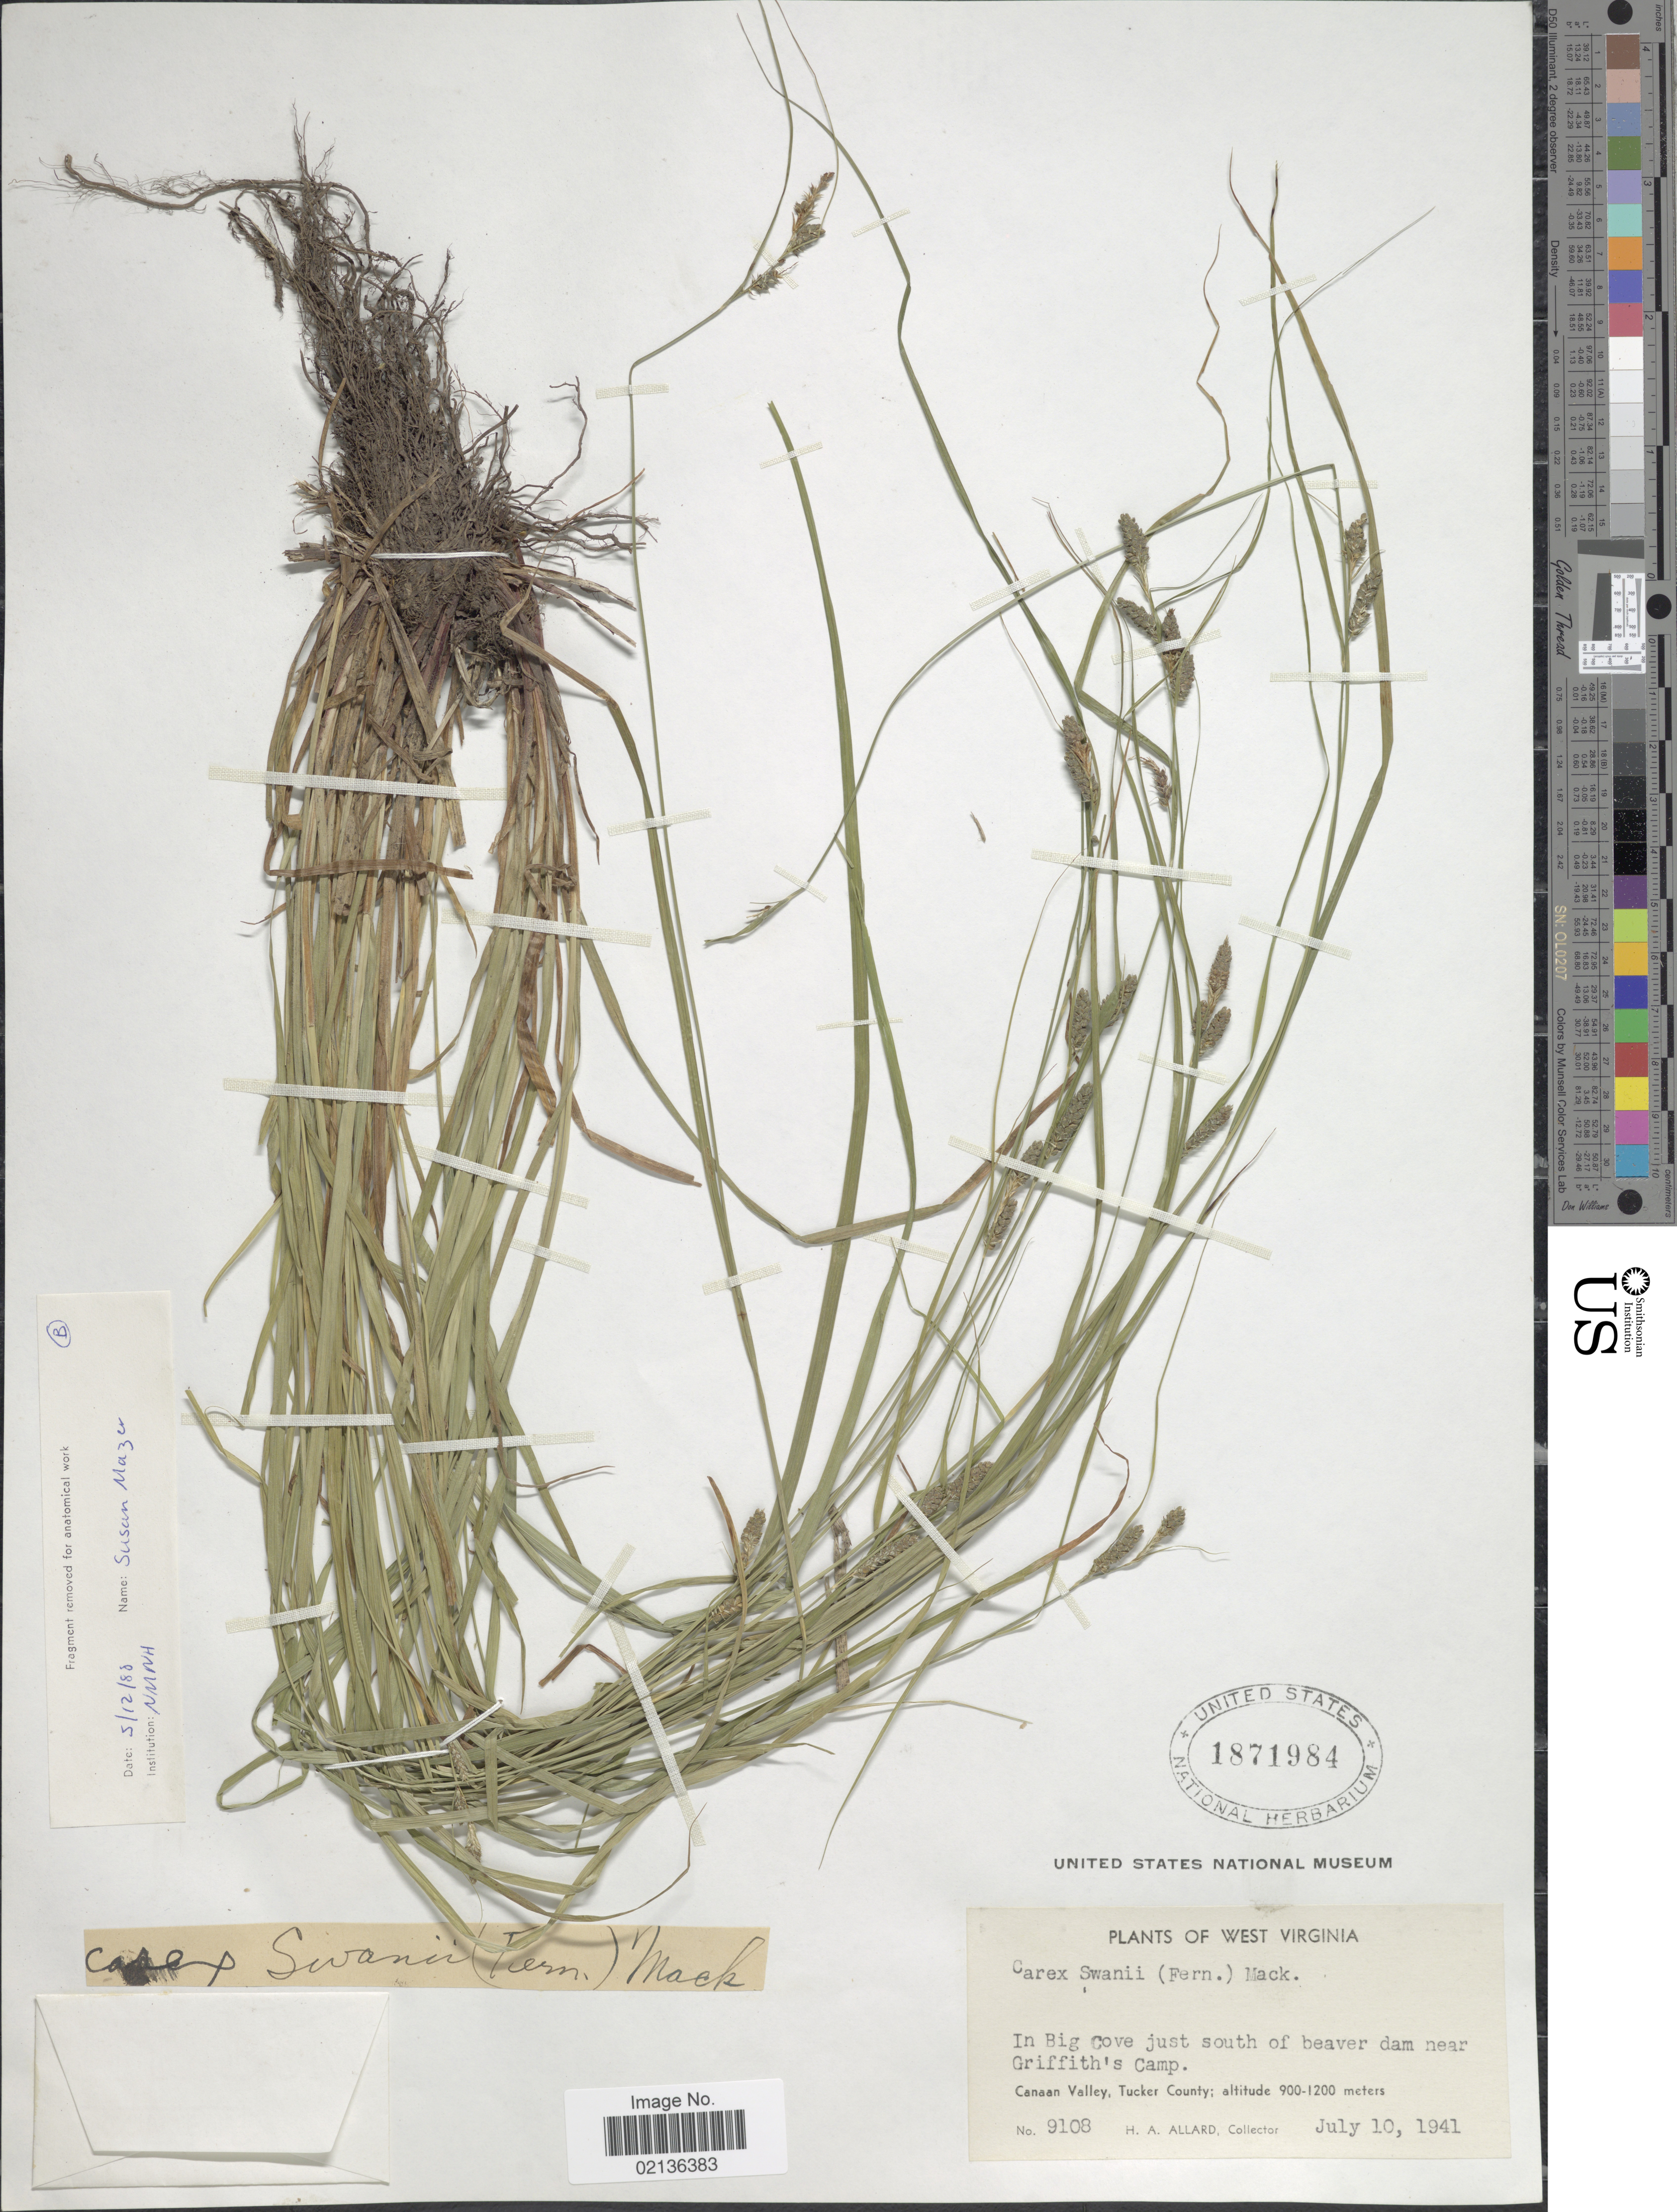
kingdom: Plantae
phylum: Tracheophyta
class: Liliopsida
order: Poales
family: Cyperaceae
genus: Carex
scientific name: Carex swanii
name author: (Fernald) Mack.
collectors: H. A. Allard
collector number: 9108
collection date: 1941-07-10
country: United States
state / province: West Virginia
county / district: Tucker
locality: In Big Cove just south of beaver dam near Griffiths Camp, Canaan Valley, Tucker County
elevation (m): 900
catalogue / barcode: US 1871984